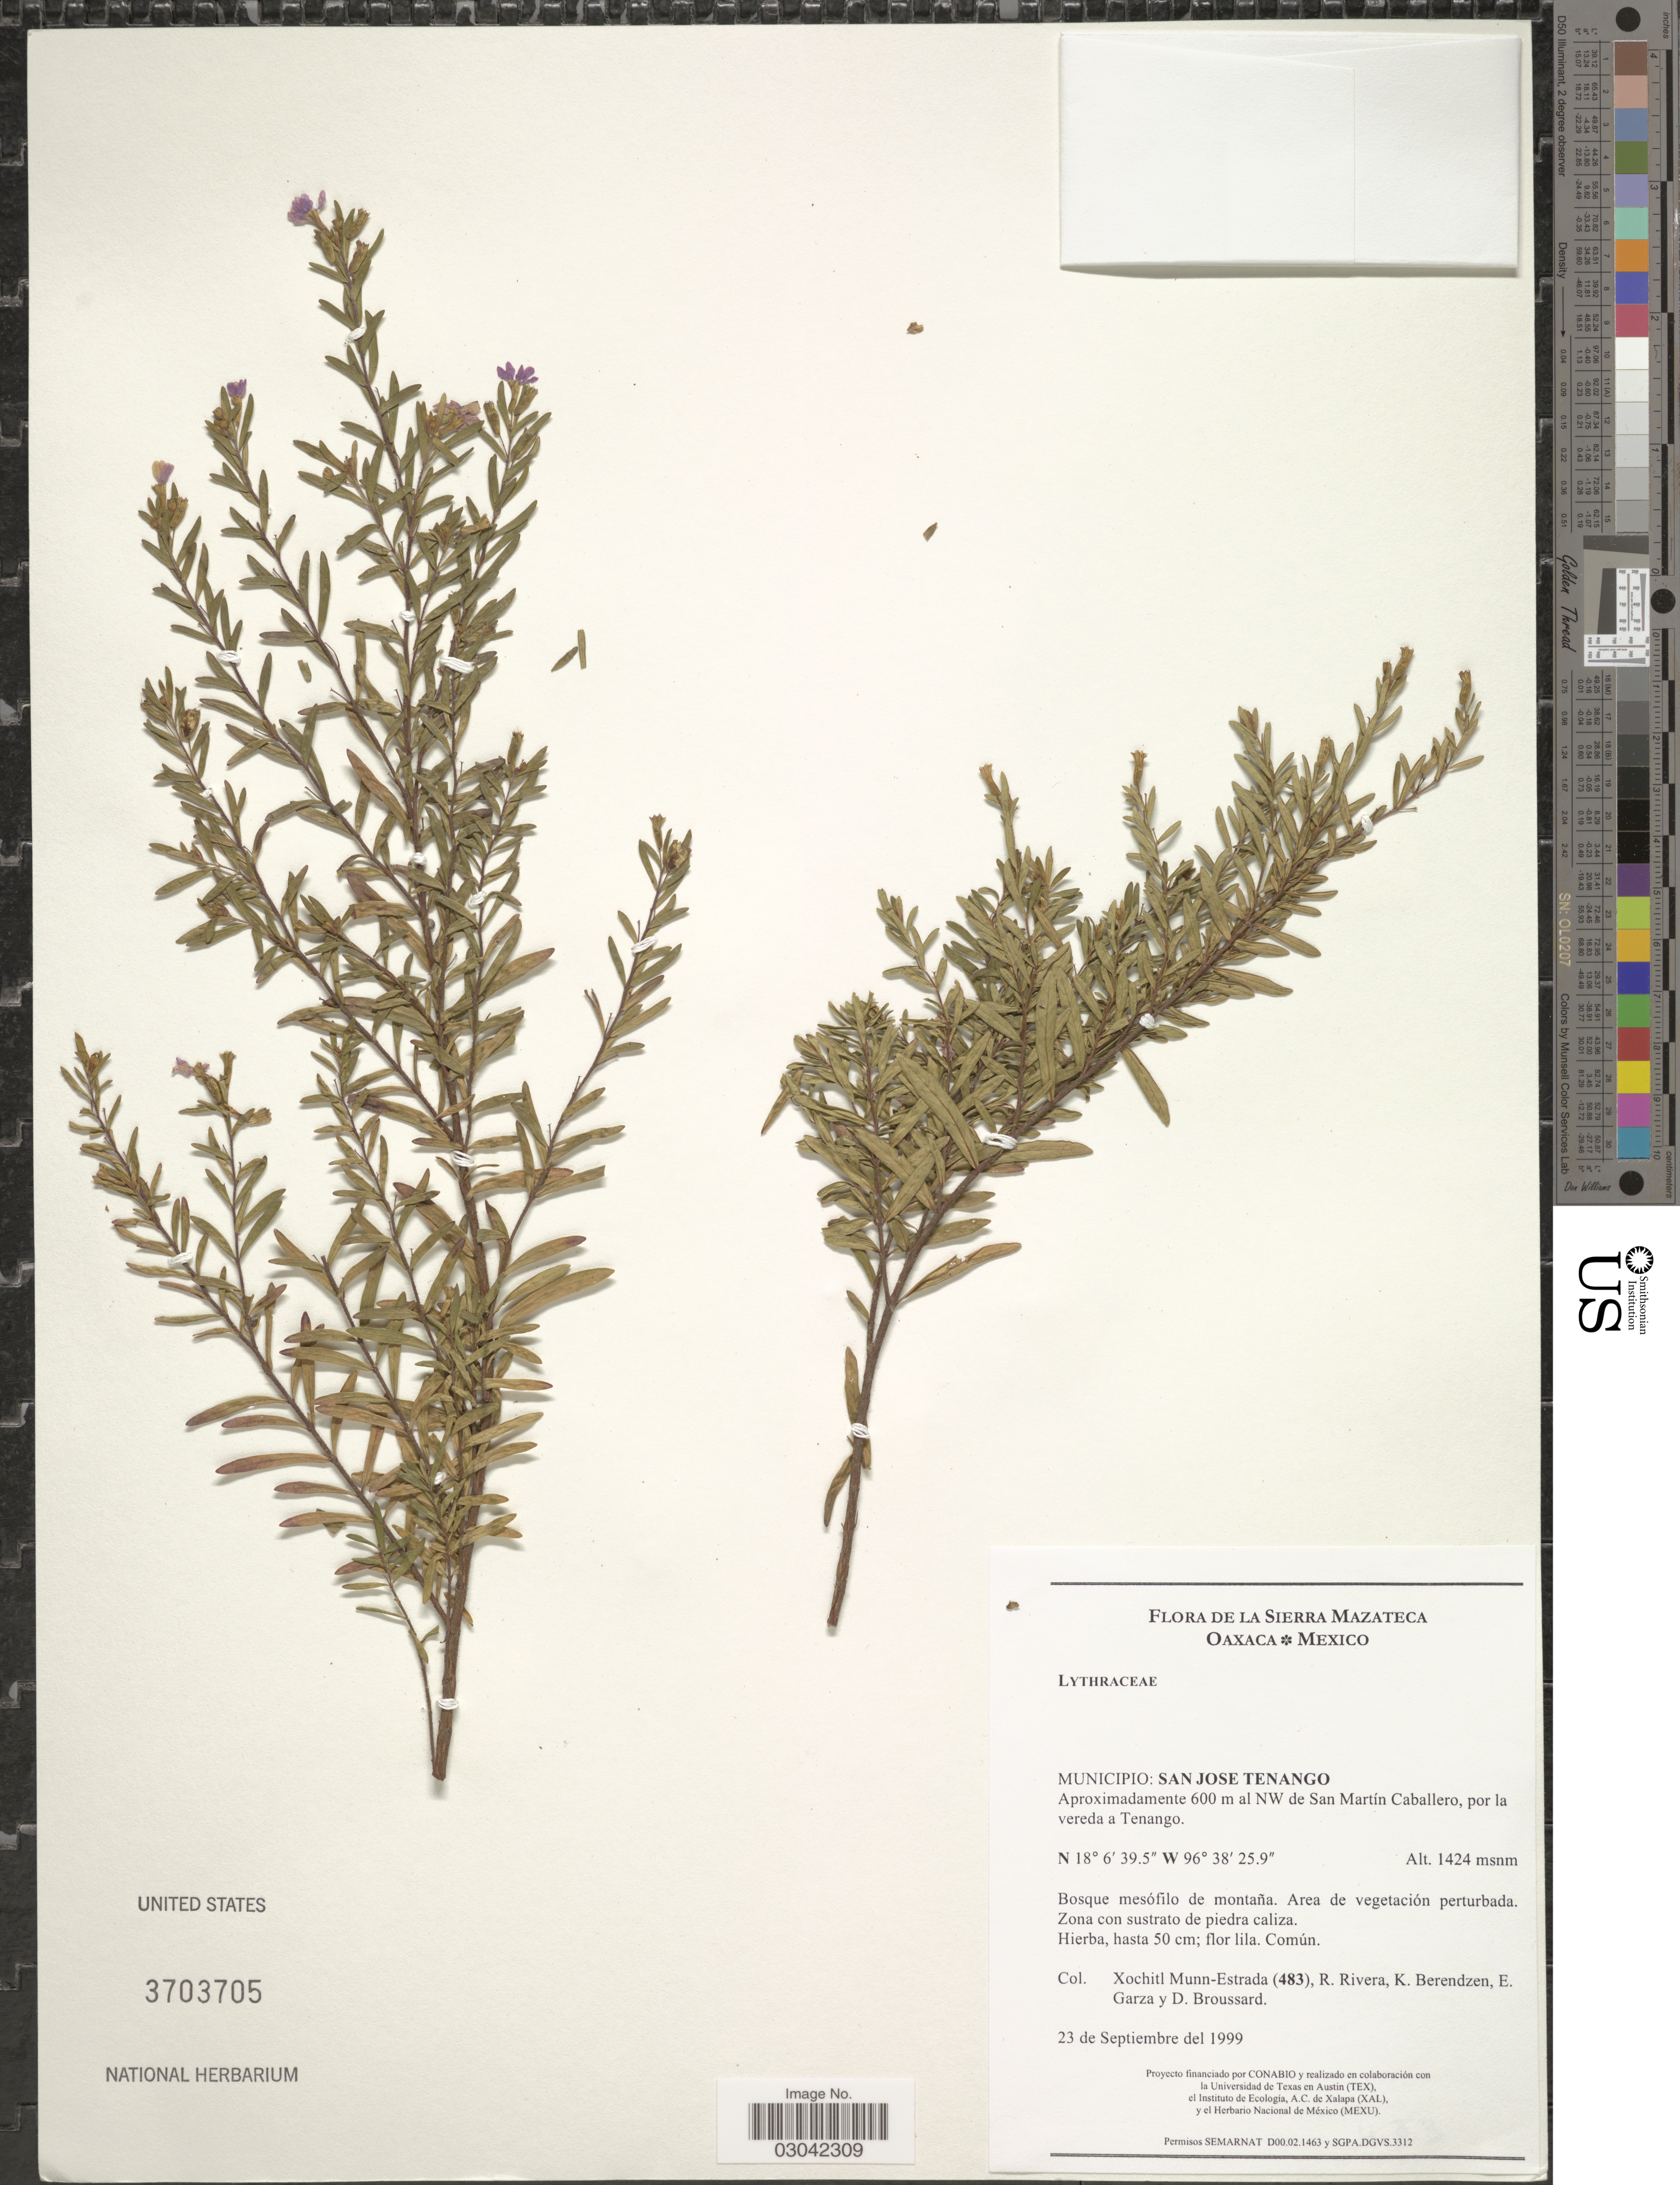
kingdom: Plantae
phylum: Tracheophyta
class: Magnoliopsida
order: Myrtales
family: Lythraceae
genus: Cuphea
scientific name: Cuphea sp.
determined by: Strong, Mark T., (BOT), Smithsonian Institution - National Museum of Natural History (UNITED STATES)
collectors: X. Munn-Estrada, R. Rivera, K. Berendzen, E. Garza & D. Broussard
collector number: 483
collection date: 1999-09-23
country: Mexico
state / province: Oaxaca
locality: Sierra Mazateca. Municipio: San Jose Tenango. Aproximadamente 600 m al NW de San Martín Caballero, por la vereda a Tenango.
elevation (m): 1424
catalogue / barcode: US 3703705